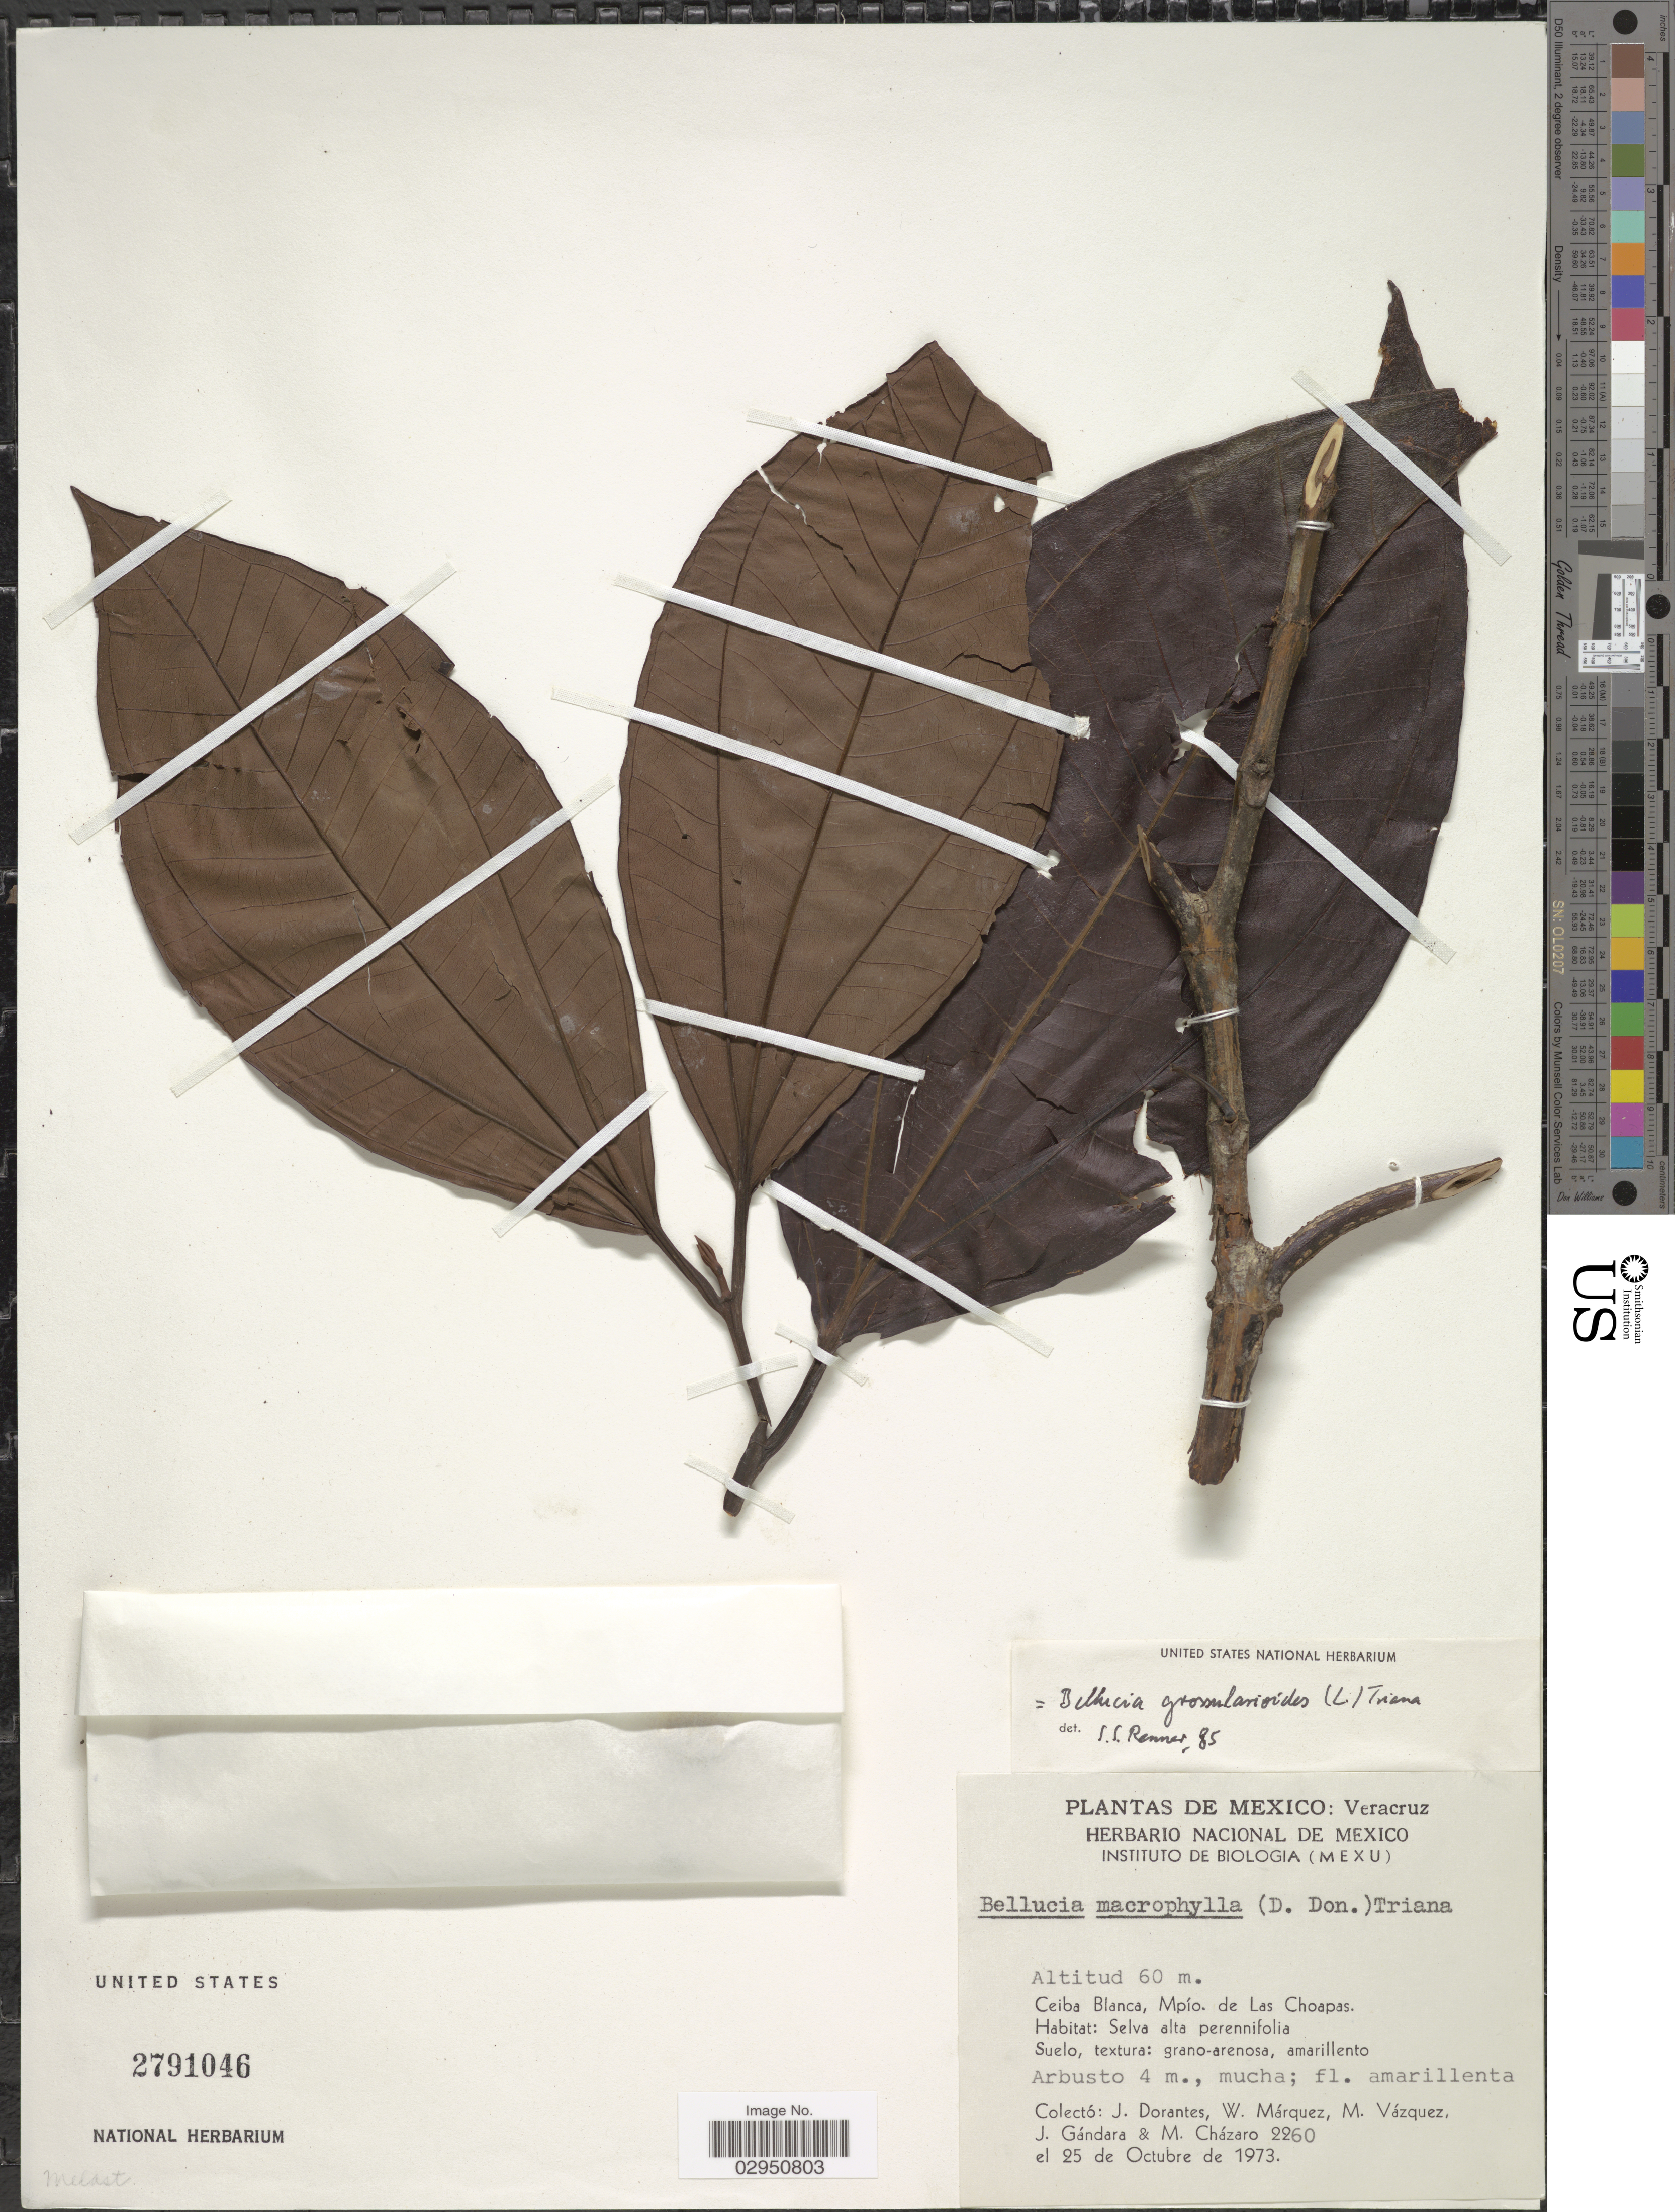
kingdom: Plantae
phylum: Tracheophyta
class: Magnoliopsida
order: Myrtales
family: Melastomataceae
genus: Bellucia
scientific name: Bellucia grossularioides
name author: (L.) Triana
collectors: J. Dorantes, W. Márquez, M. Vázquez, J. Gandara & M. Chazaro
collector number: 2260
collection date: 1973-10-25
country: Mexico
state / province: Veracruz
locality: Veracruz. Ceiba Blanca, Mpío. de Las Choapas.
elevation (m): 60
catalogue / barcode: US 2791046